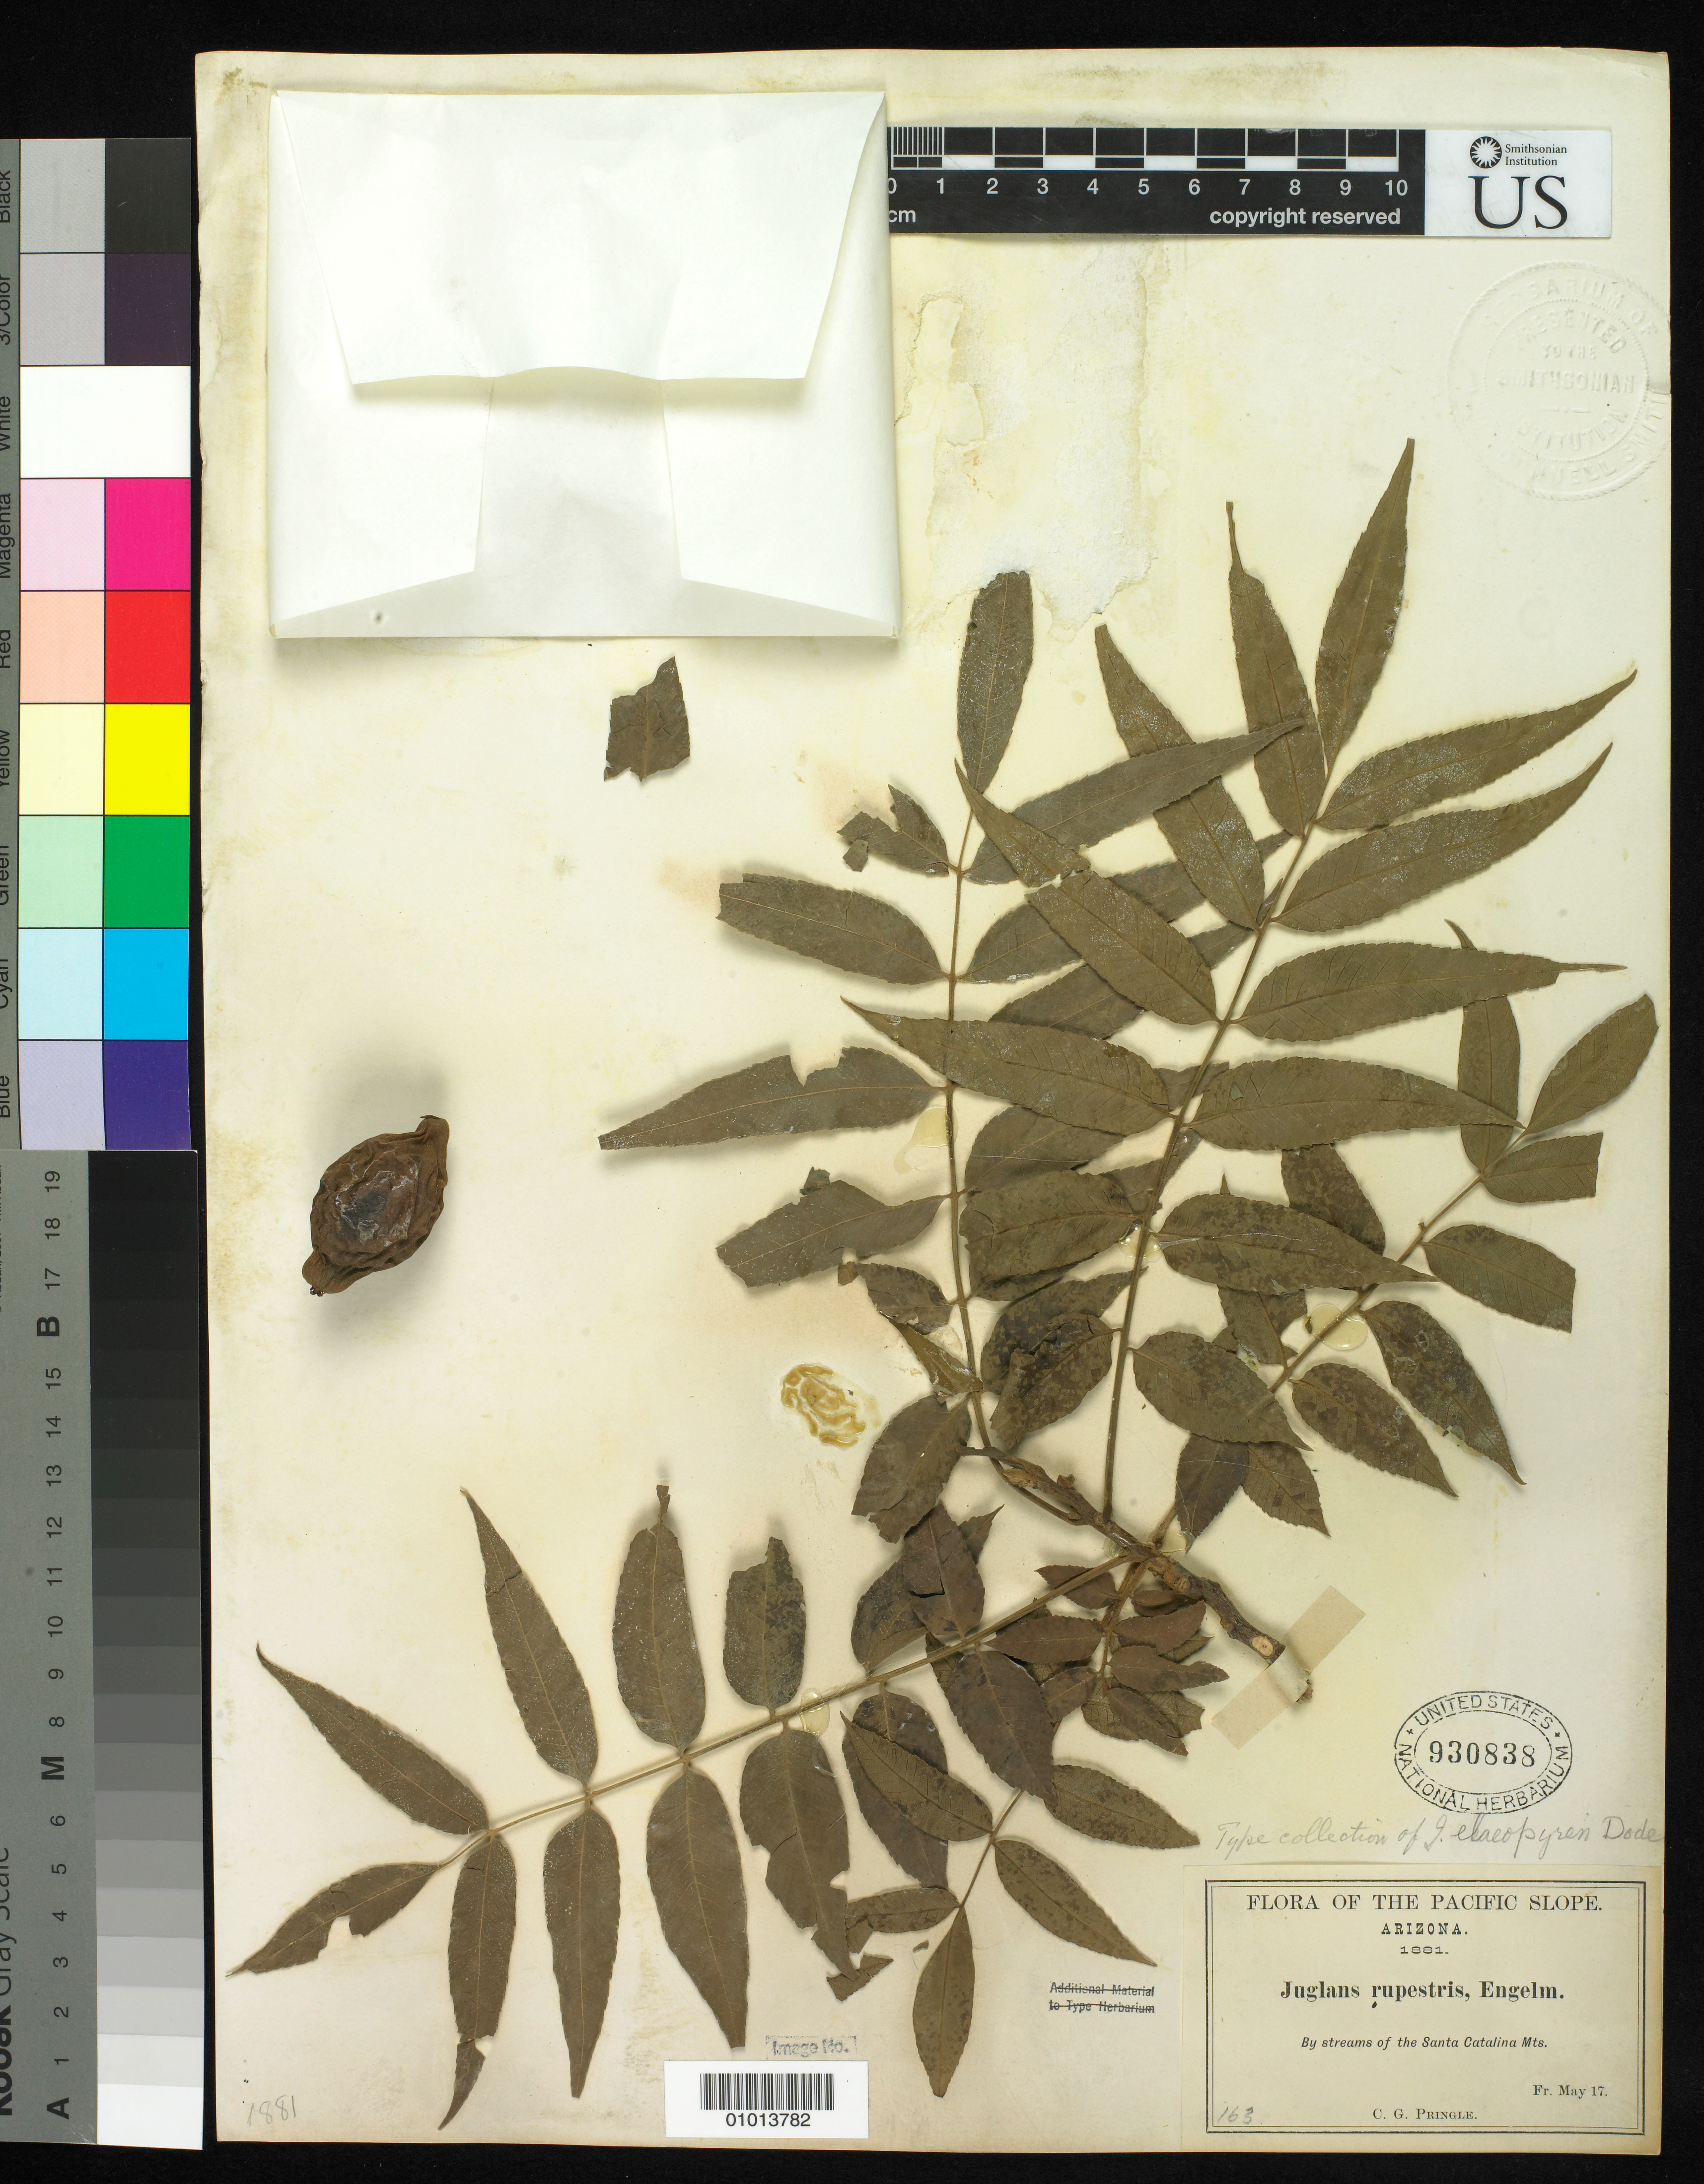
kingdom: Plantae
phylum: Tracheophyta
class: Magnoliopsida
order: Fagales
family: Juglandaceae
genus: Juglans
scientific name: Juglans elaeopyren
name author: Dode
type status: Isotype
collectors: C. G. Pringle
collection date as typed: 17 May 1881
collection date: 1881-05-17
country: United States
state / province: Arizona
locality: By streams of the Santa Catalina Mts.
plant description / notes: Specimen ex John Donnell Smith herbarium.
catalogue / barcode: US 930838